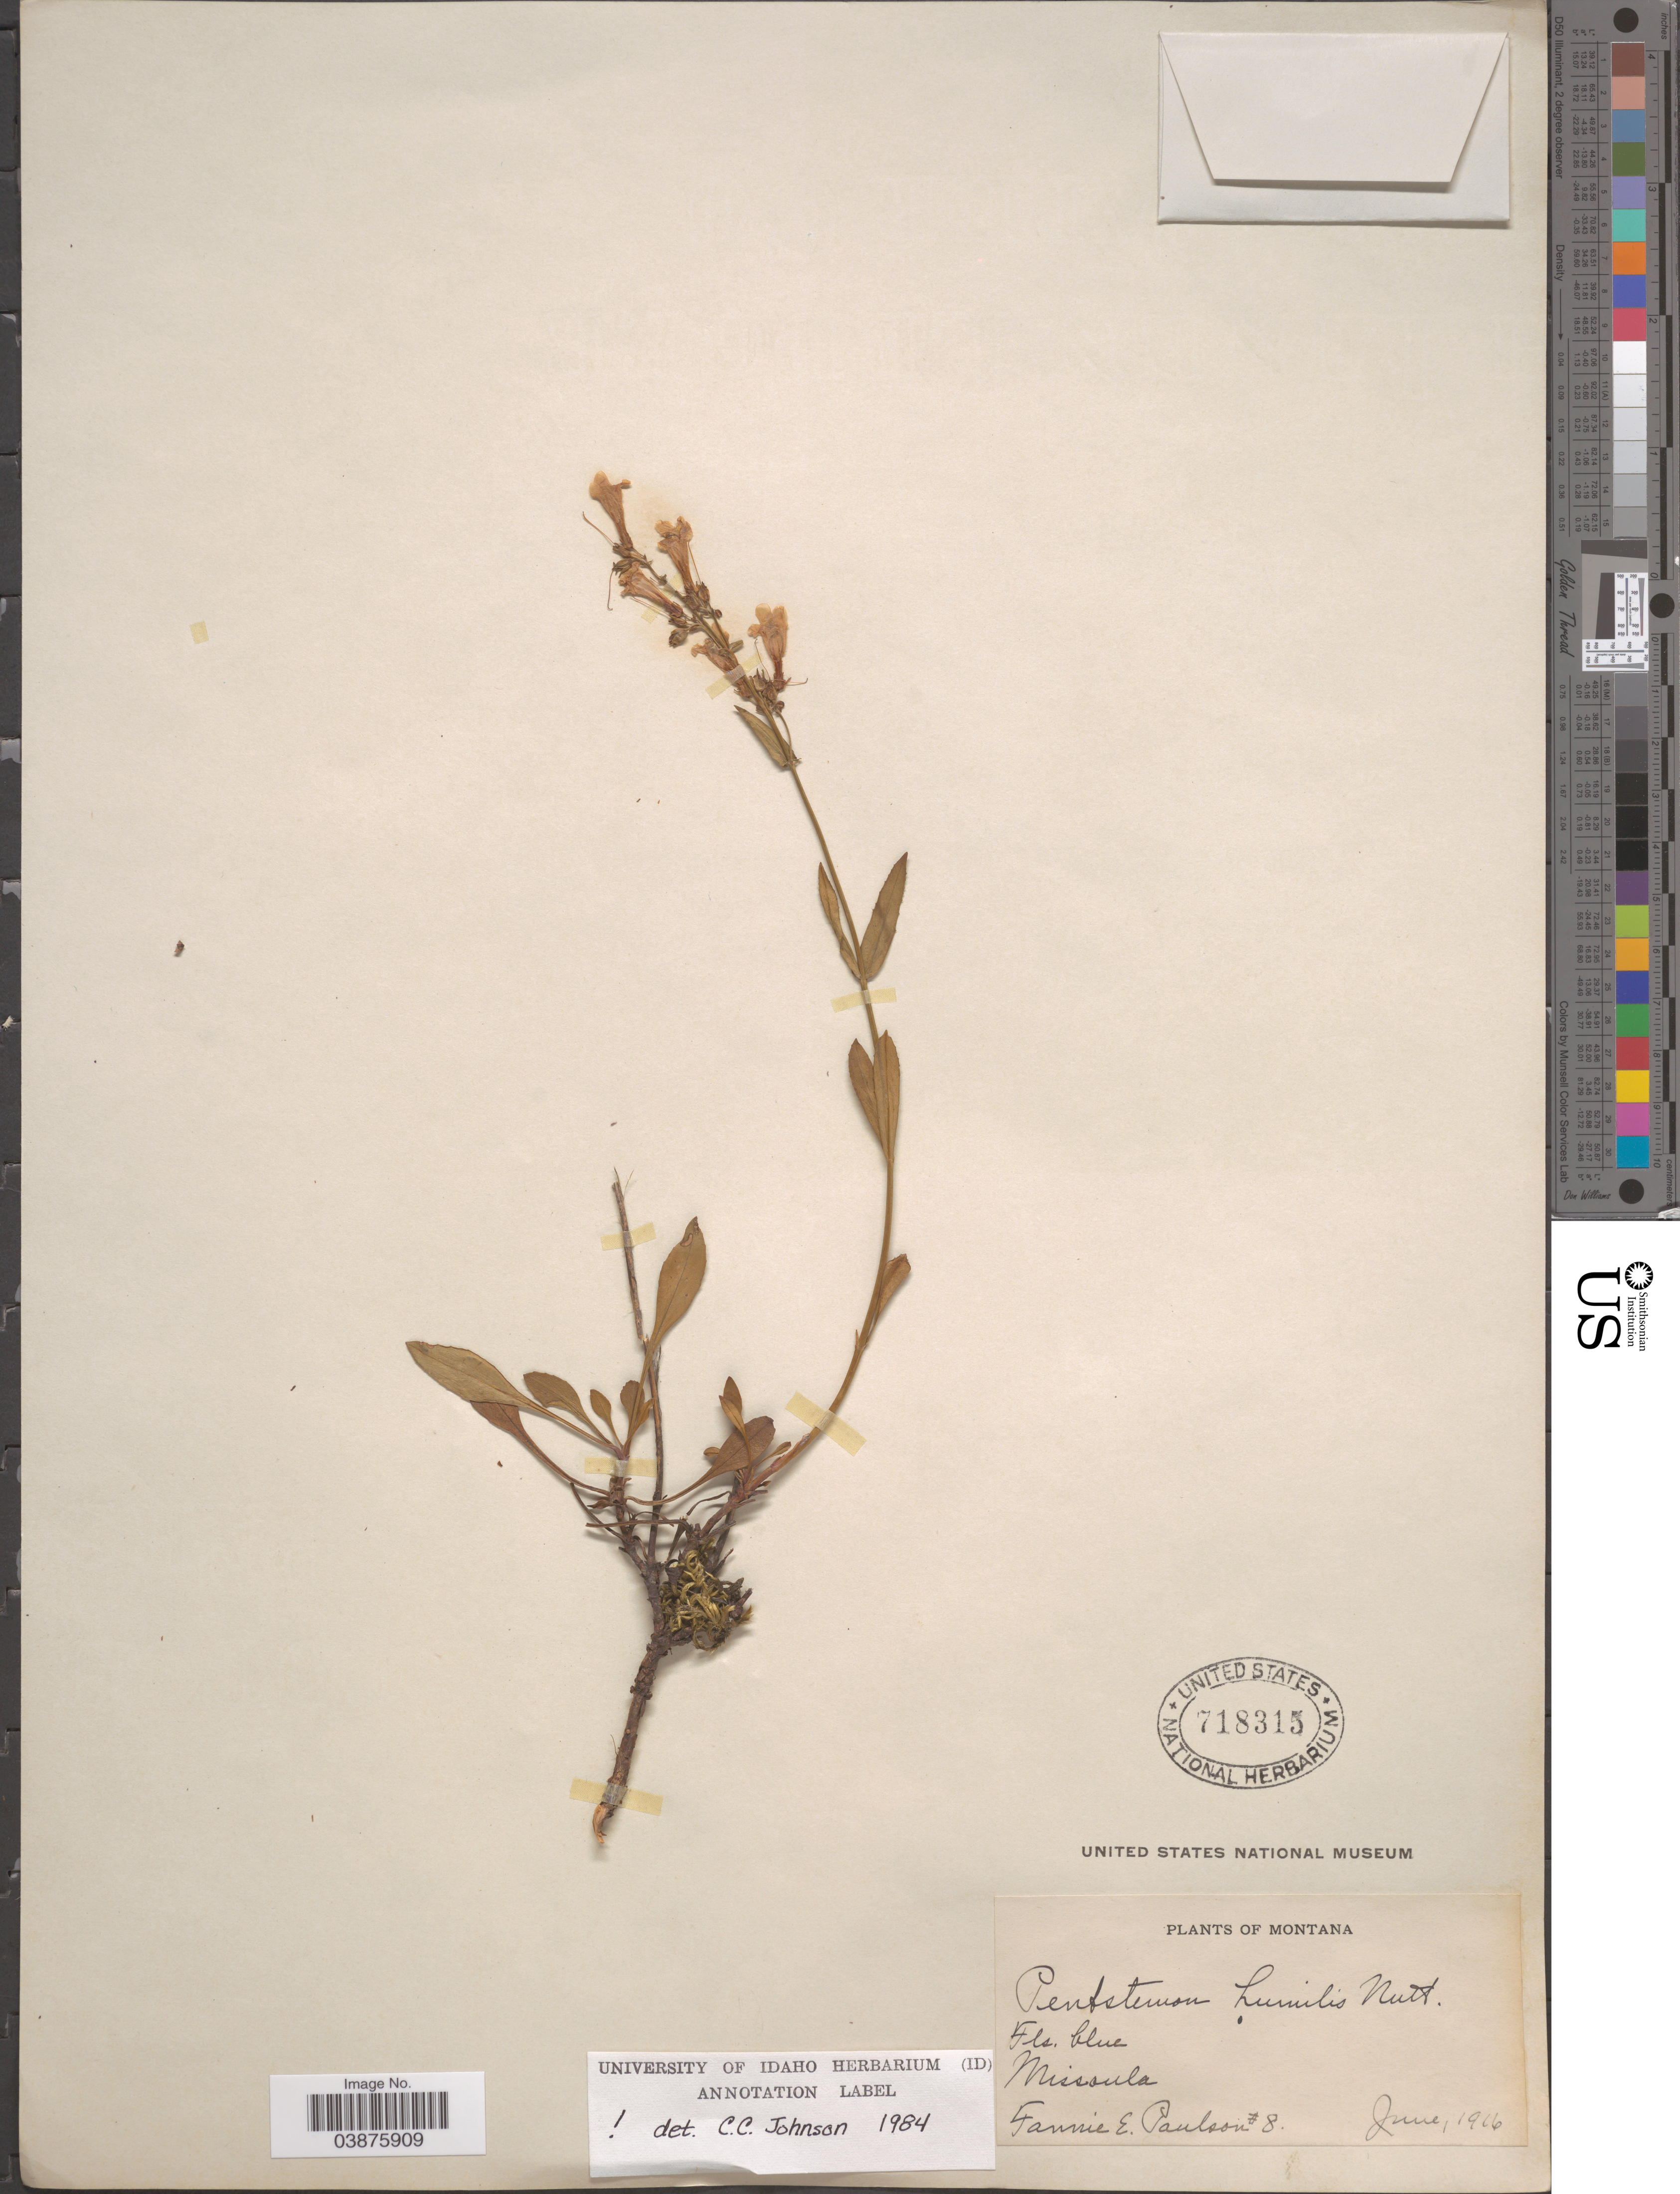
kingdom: Plantae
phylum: Tracheophyta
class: Magnoliopsida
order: Lamiales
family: Plantaginaceae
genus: Penstemon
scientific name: Penstemon humilis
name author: Nutt. ex A. Gray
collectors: F. Paulson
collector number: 8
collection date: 1916-06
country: United States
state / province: Montana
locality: Missoula.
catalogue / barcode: US 718315